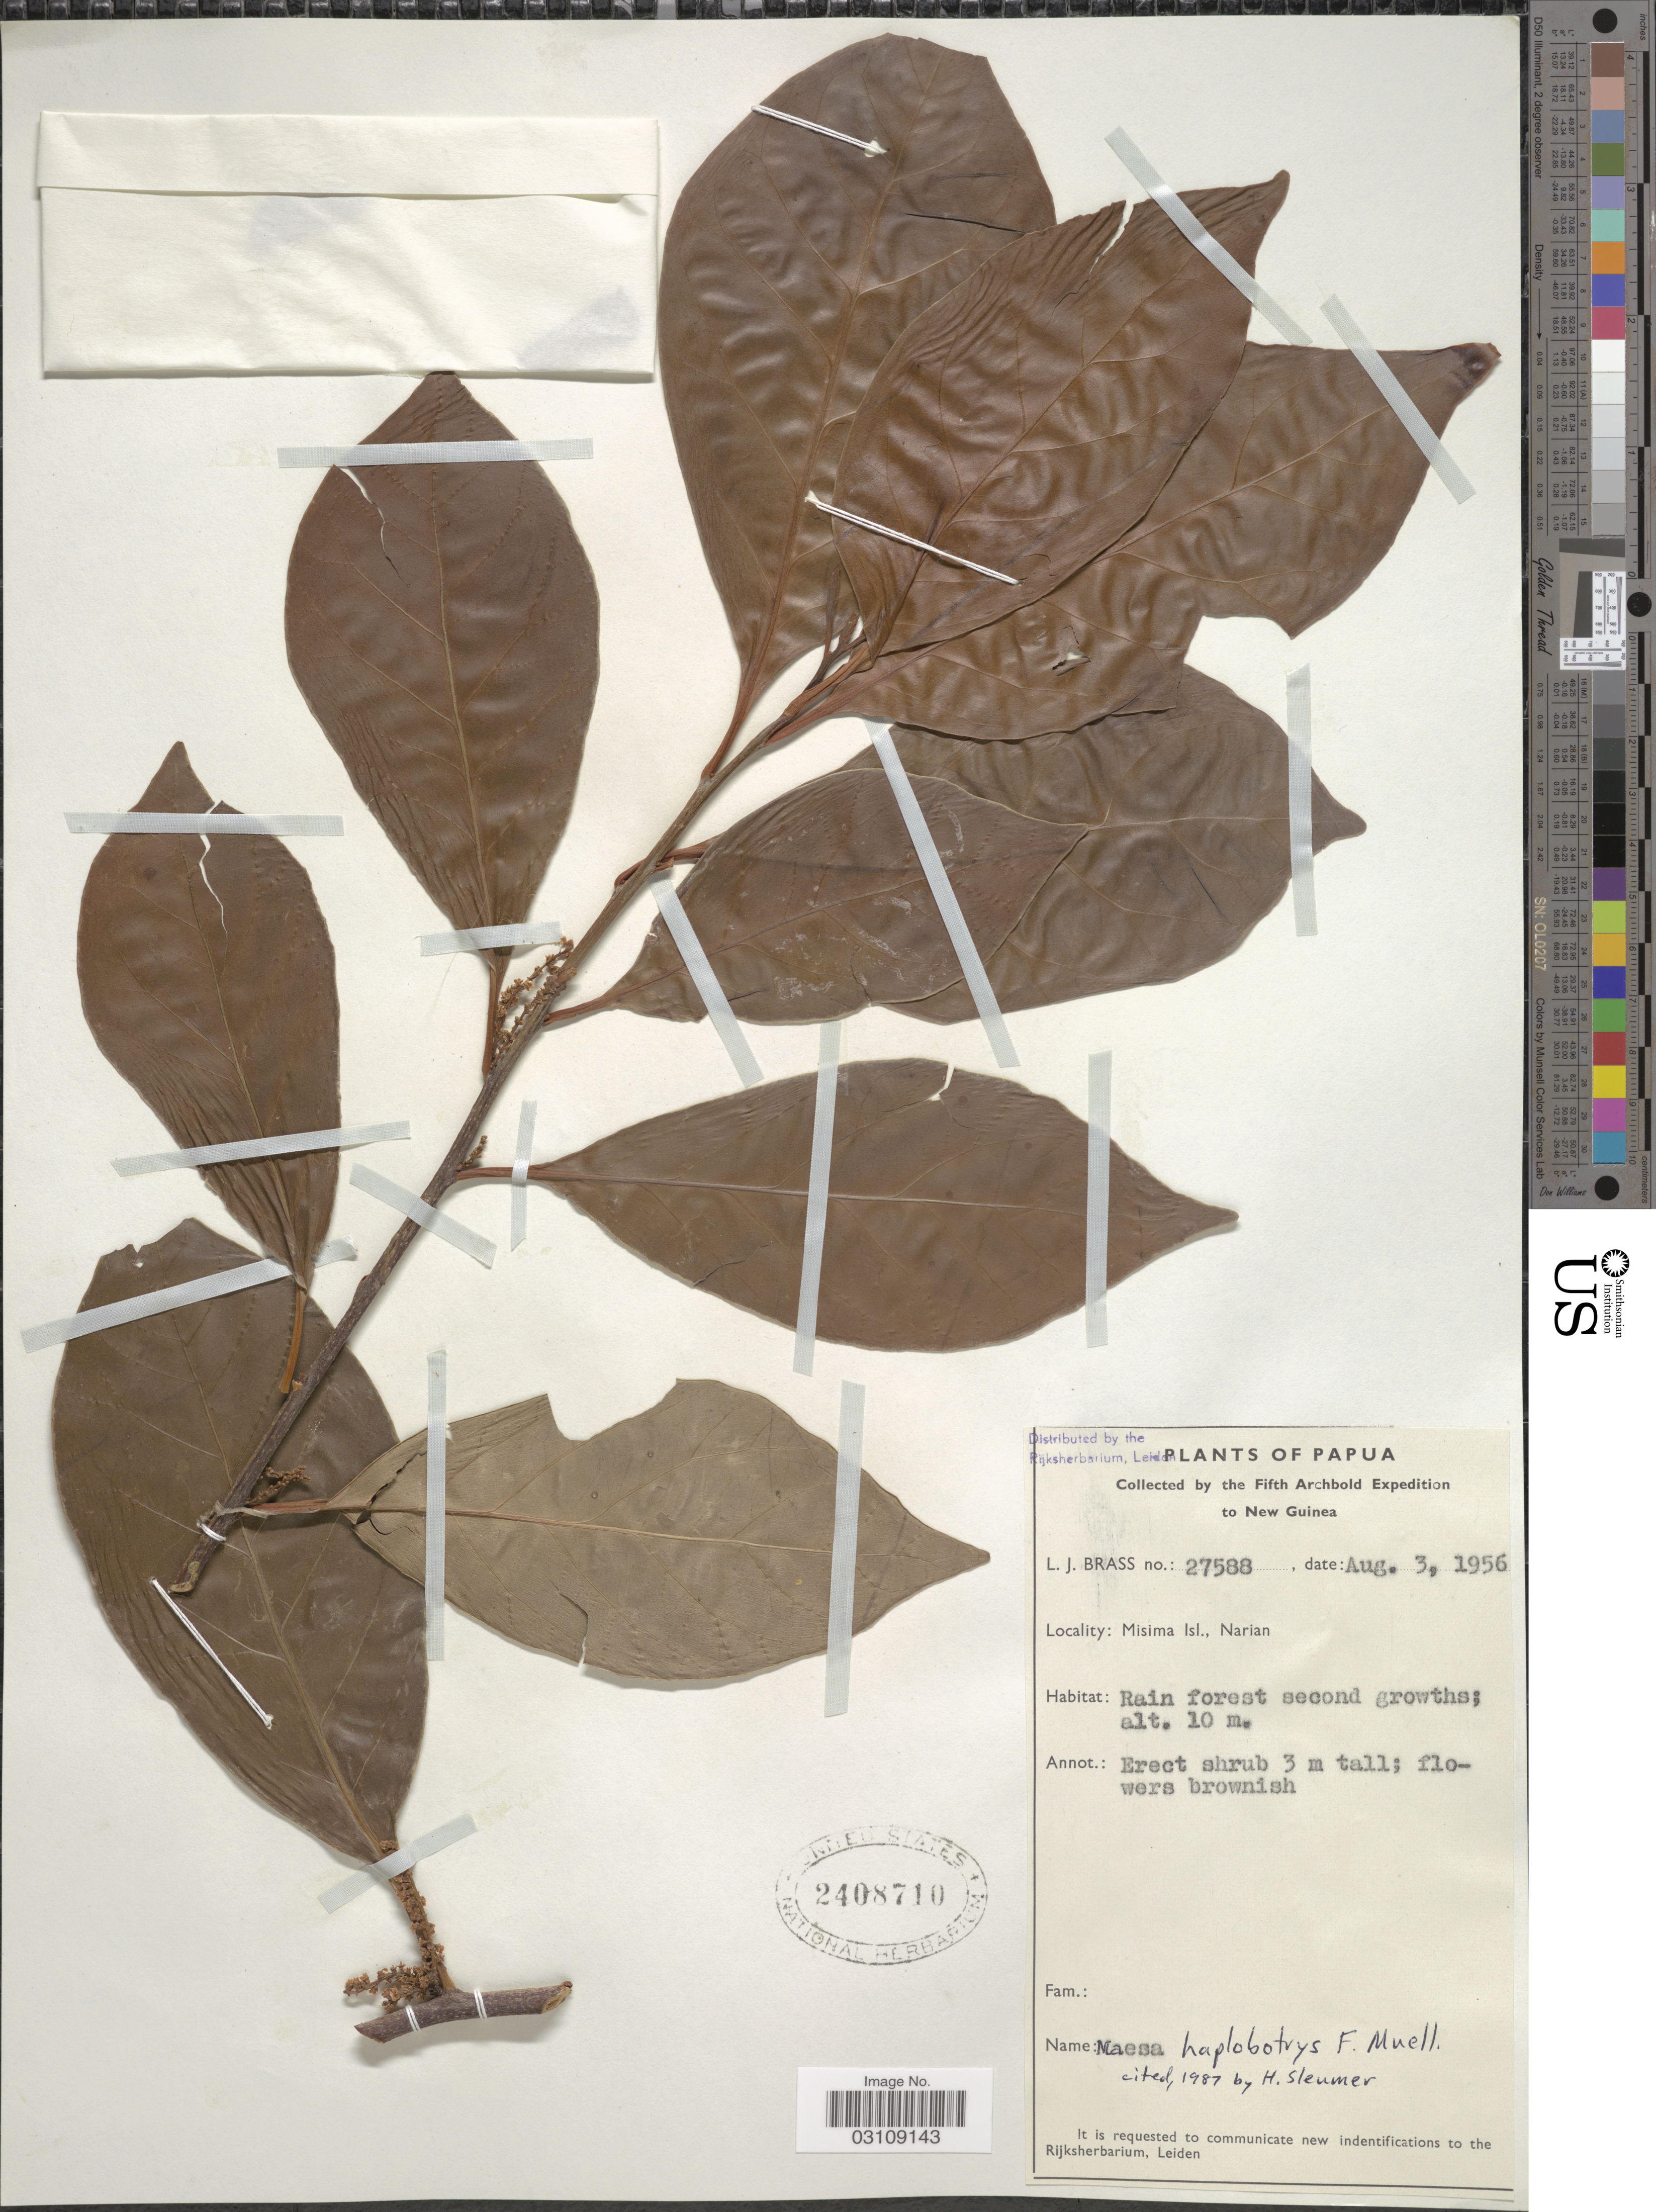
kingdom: Plantae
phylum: Tracheophyta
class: Magnoliopsida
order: Ericales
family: Primulaceae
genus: Maesa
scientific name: Maesa haplobotrys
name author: F. Muell.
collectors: L. J. Brass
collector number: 27588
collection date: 1956-08-03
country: Papua New Guinea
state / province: Milne Bay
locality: Papua, New Guinea, Misima Isl., Narian.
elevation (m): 10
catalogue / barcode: US 2408710